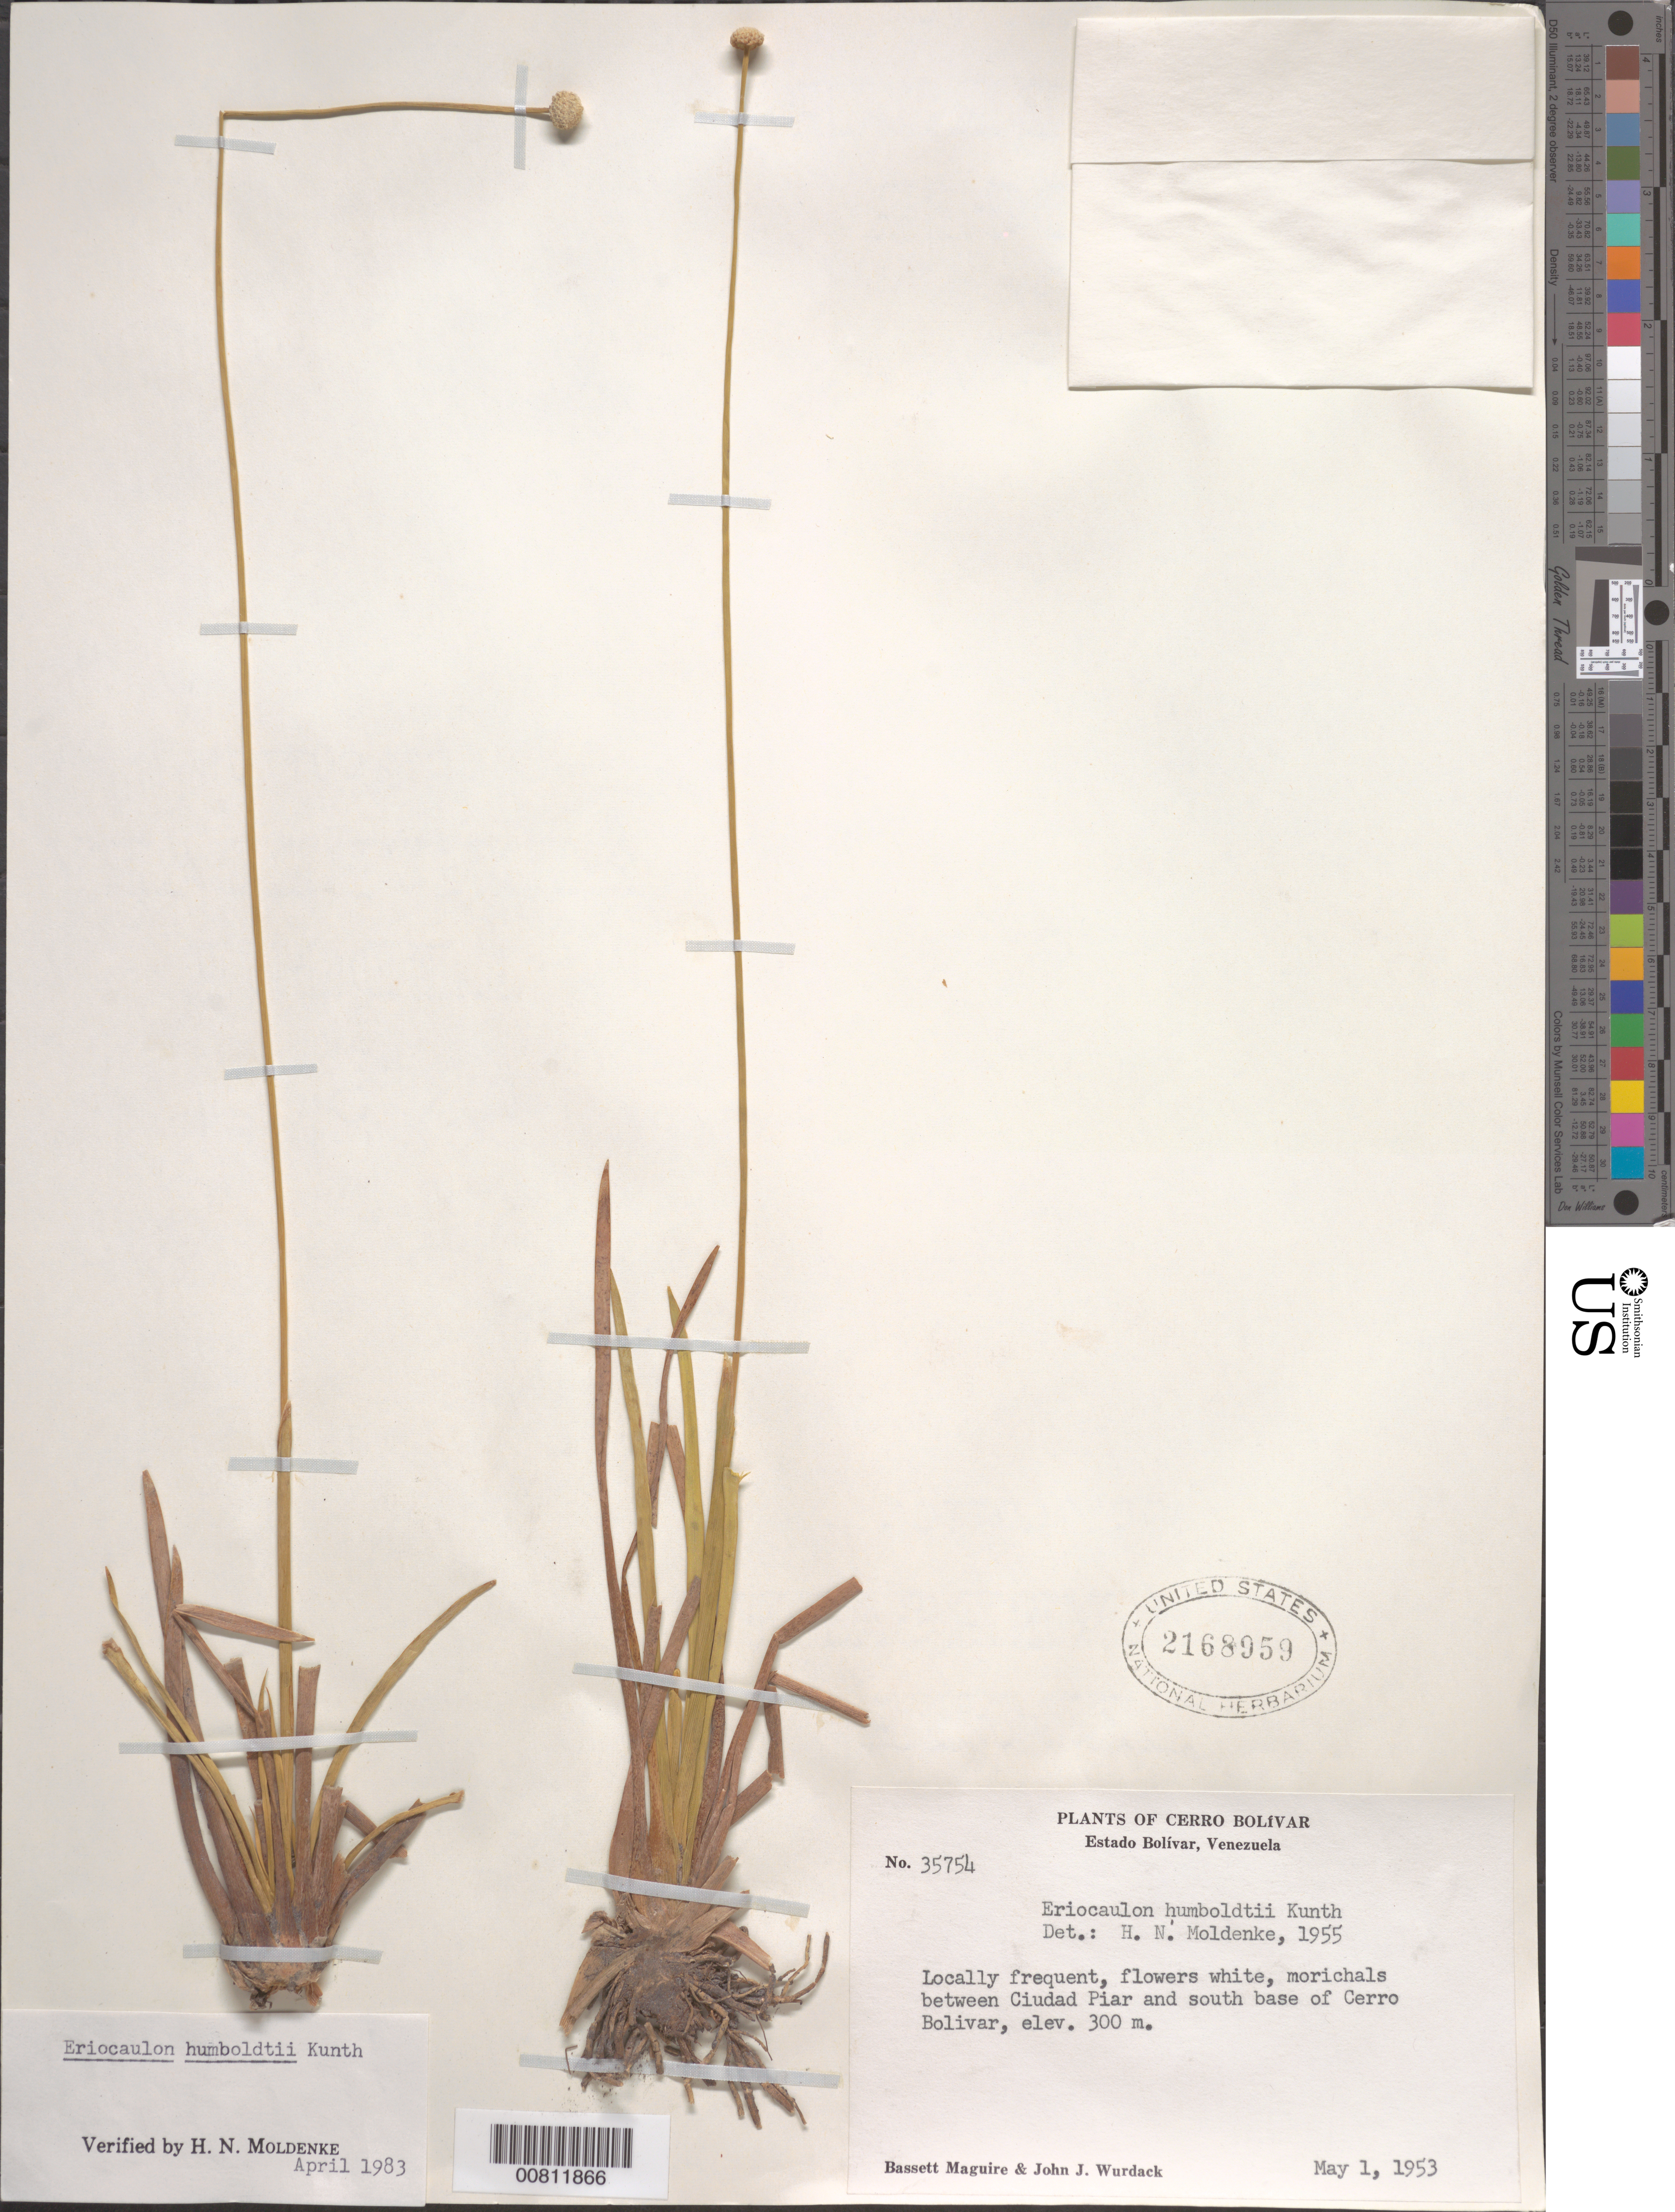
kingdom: Plantae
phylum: Tracheophyta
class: Liliopsida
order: Poales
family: Eriocaulaceae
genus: Eriocaulon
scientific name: Eriocaulon humboldtii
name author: Kunth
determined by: Moldenke, H. N.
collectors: B. Maguire & J. J. Wurdack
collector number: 35754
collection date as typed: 1-May-53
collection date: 1953-05-01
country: Venezuela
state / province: Bolívar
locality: Ciudad Piar to S base of Cerro Bolívar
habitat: Morichals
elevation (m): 300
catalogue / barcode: US 2168959